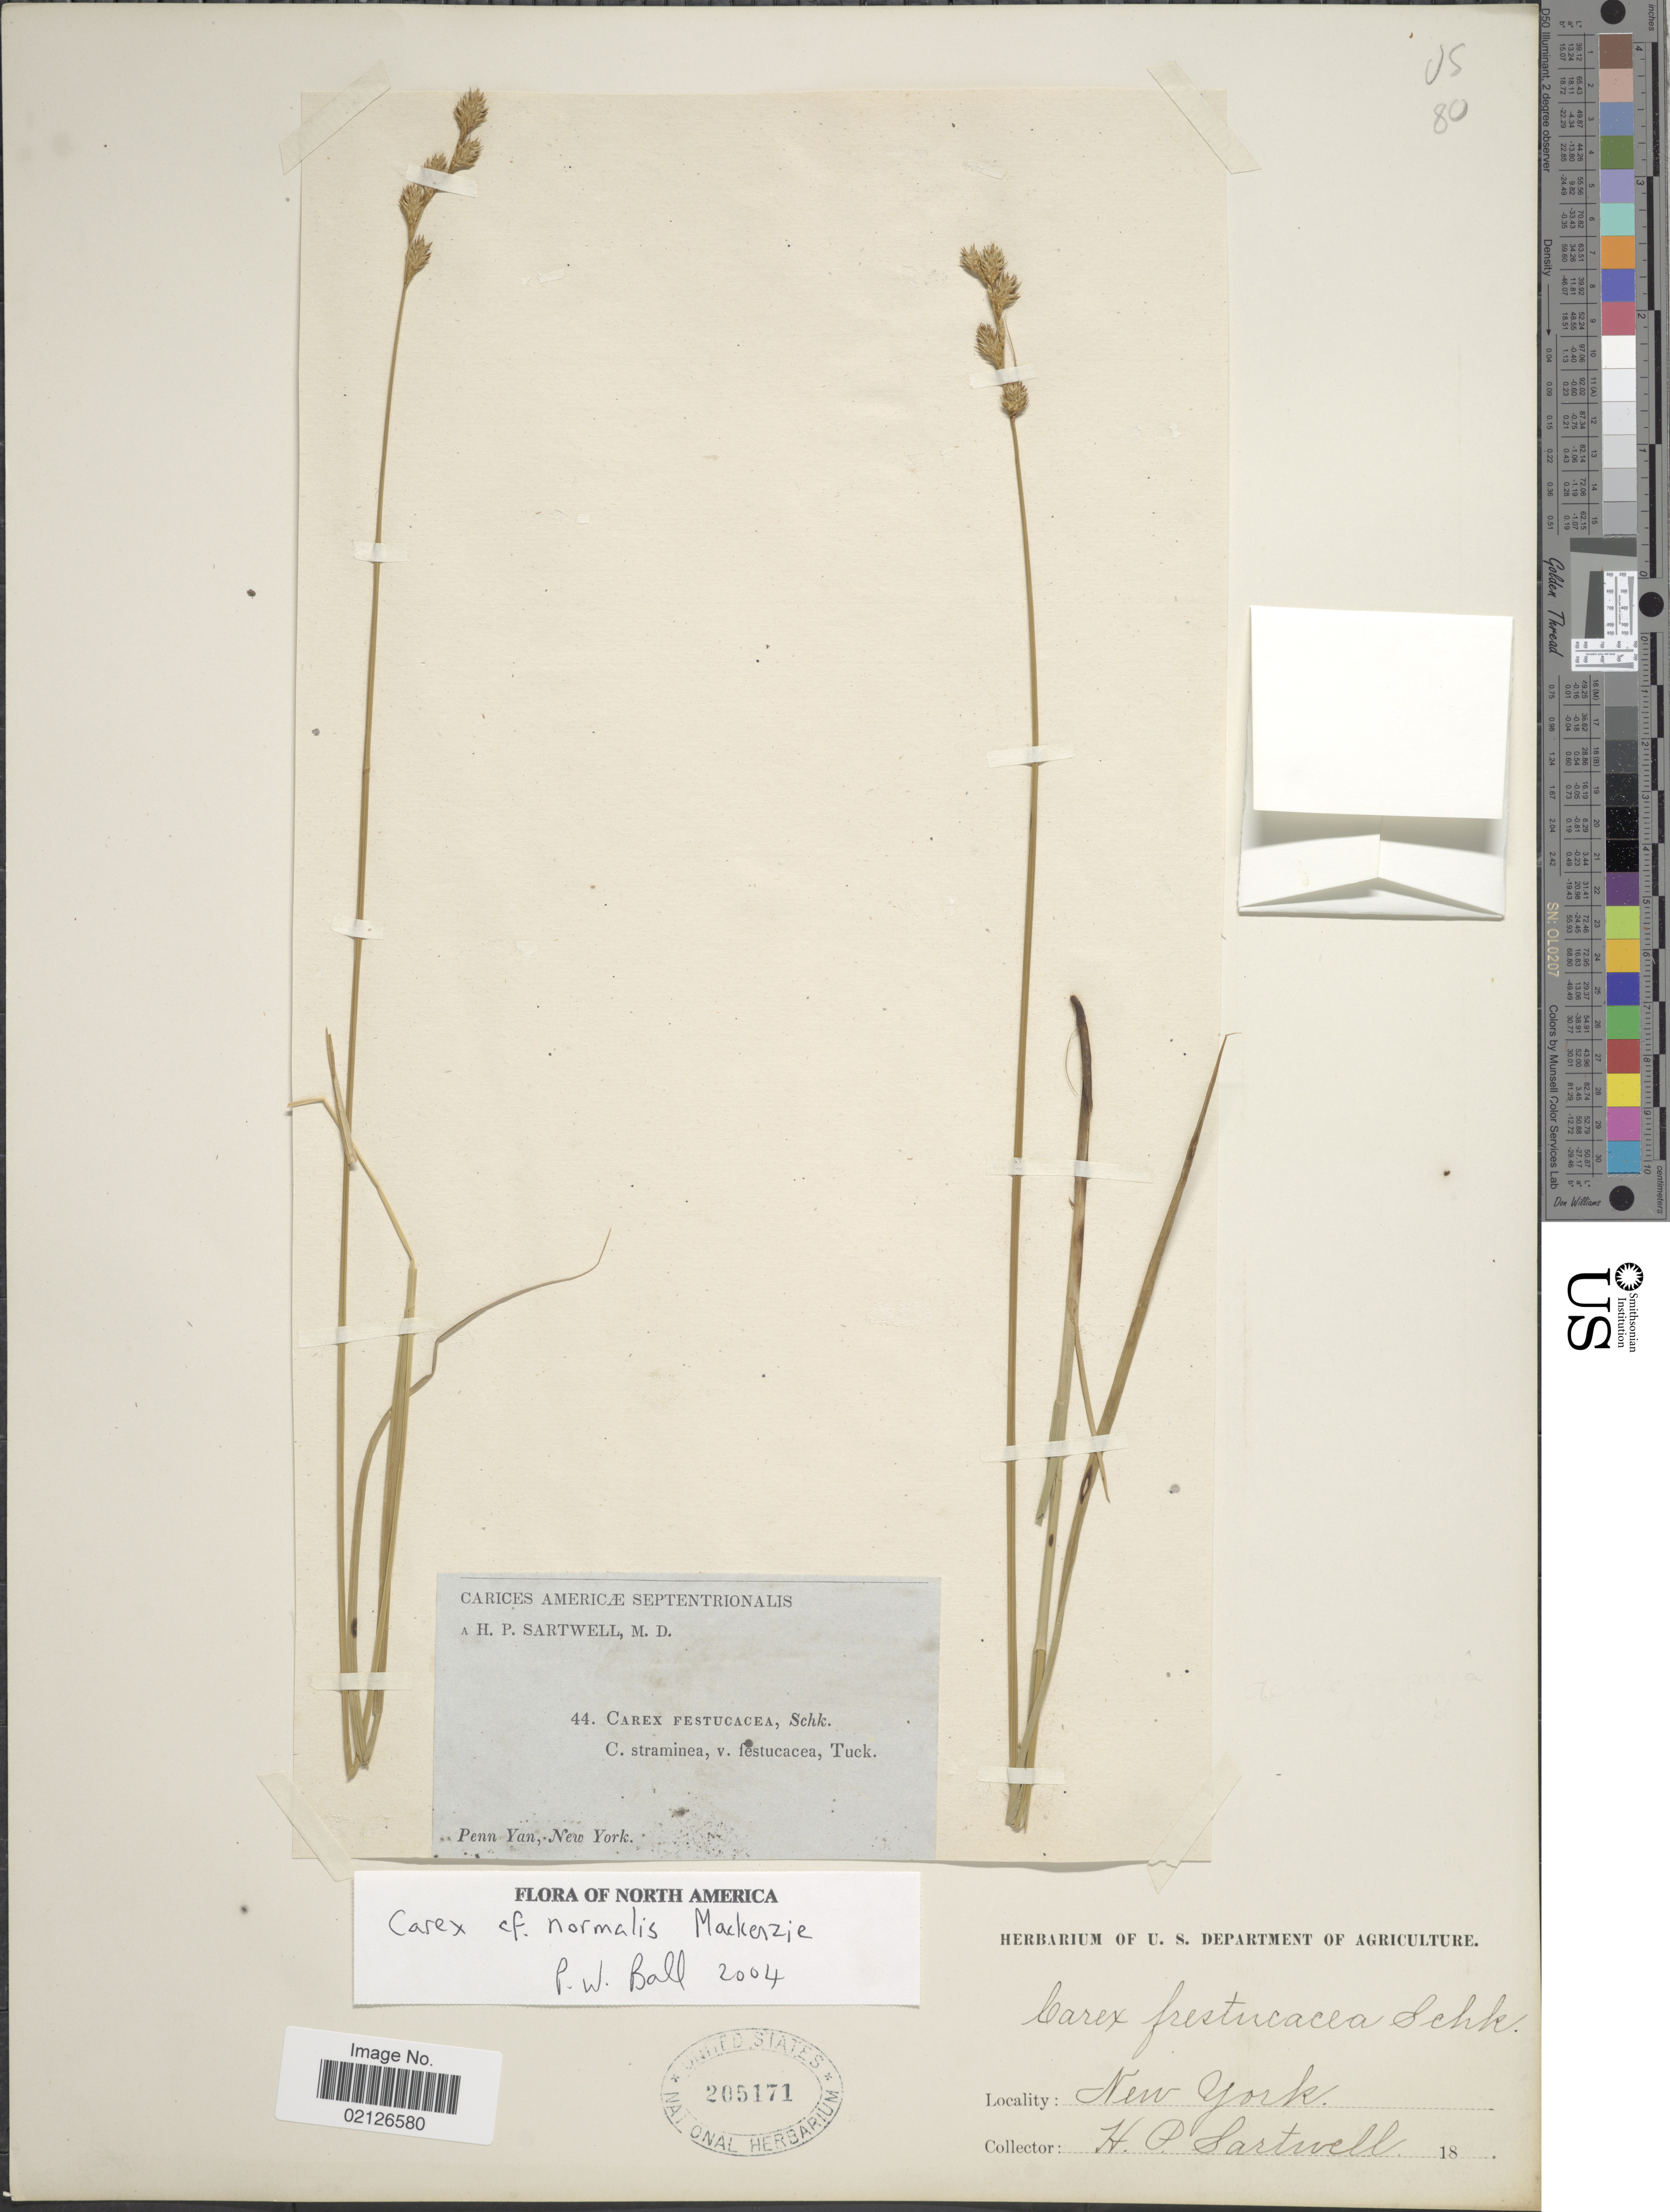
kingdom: Plantae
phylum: Tracheophyta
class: Liliopsida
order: Poales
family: Cyperaceae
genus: Carex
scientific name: Carex normalis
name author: Mack.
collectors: H. P. Sartwell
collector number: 44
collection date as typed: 18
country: United States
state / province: New York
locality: Penn Yann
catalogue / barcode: US 205171